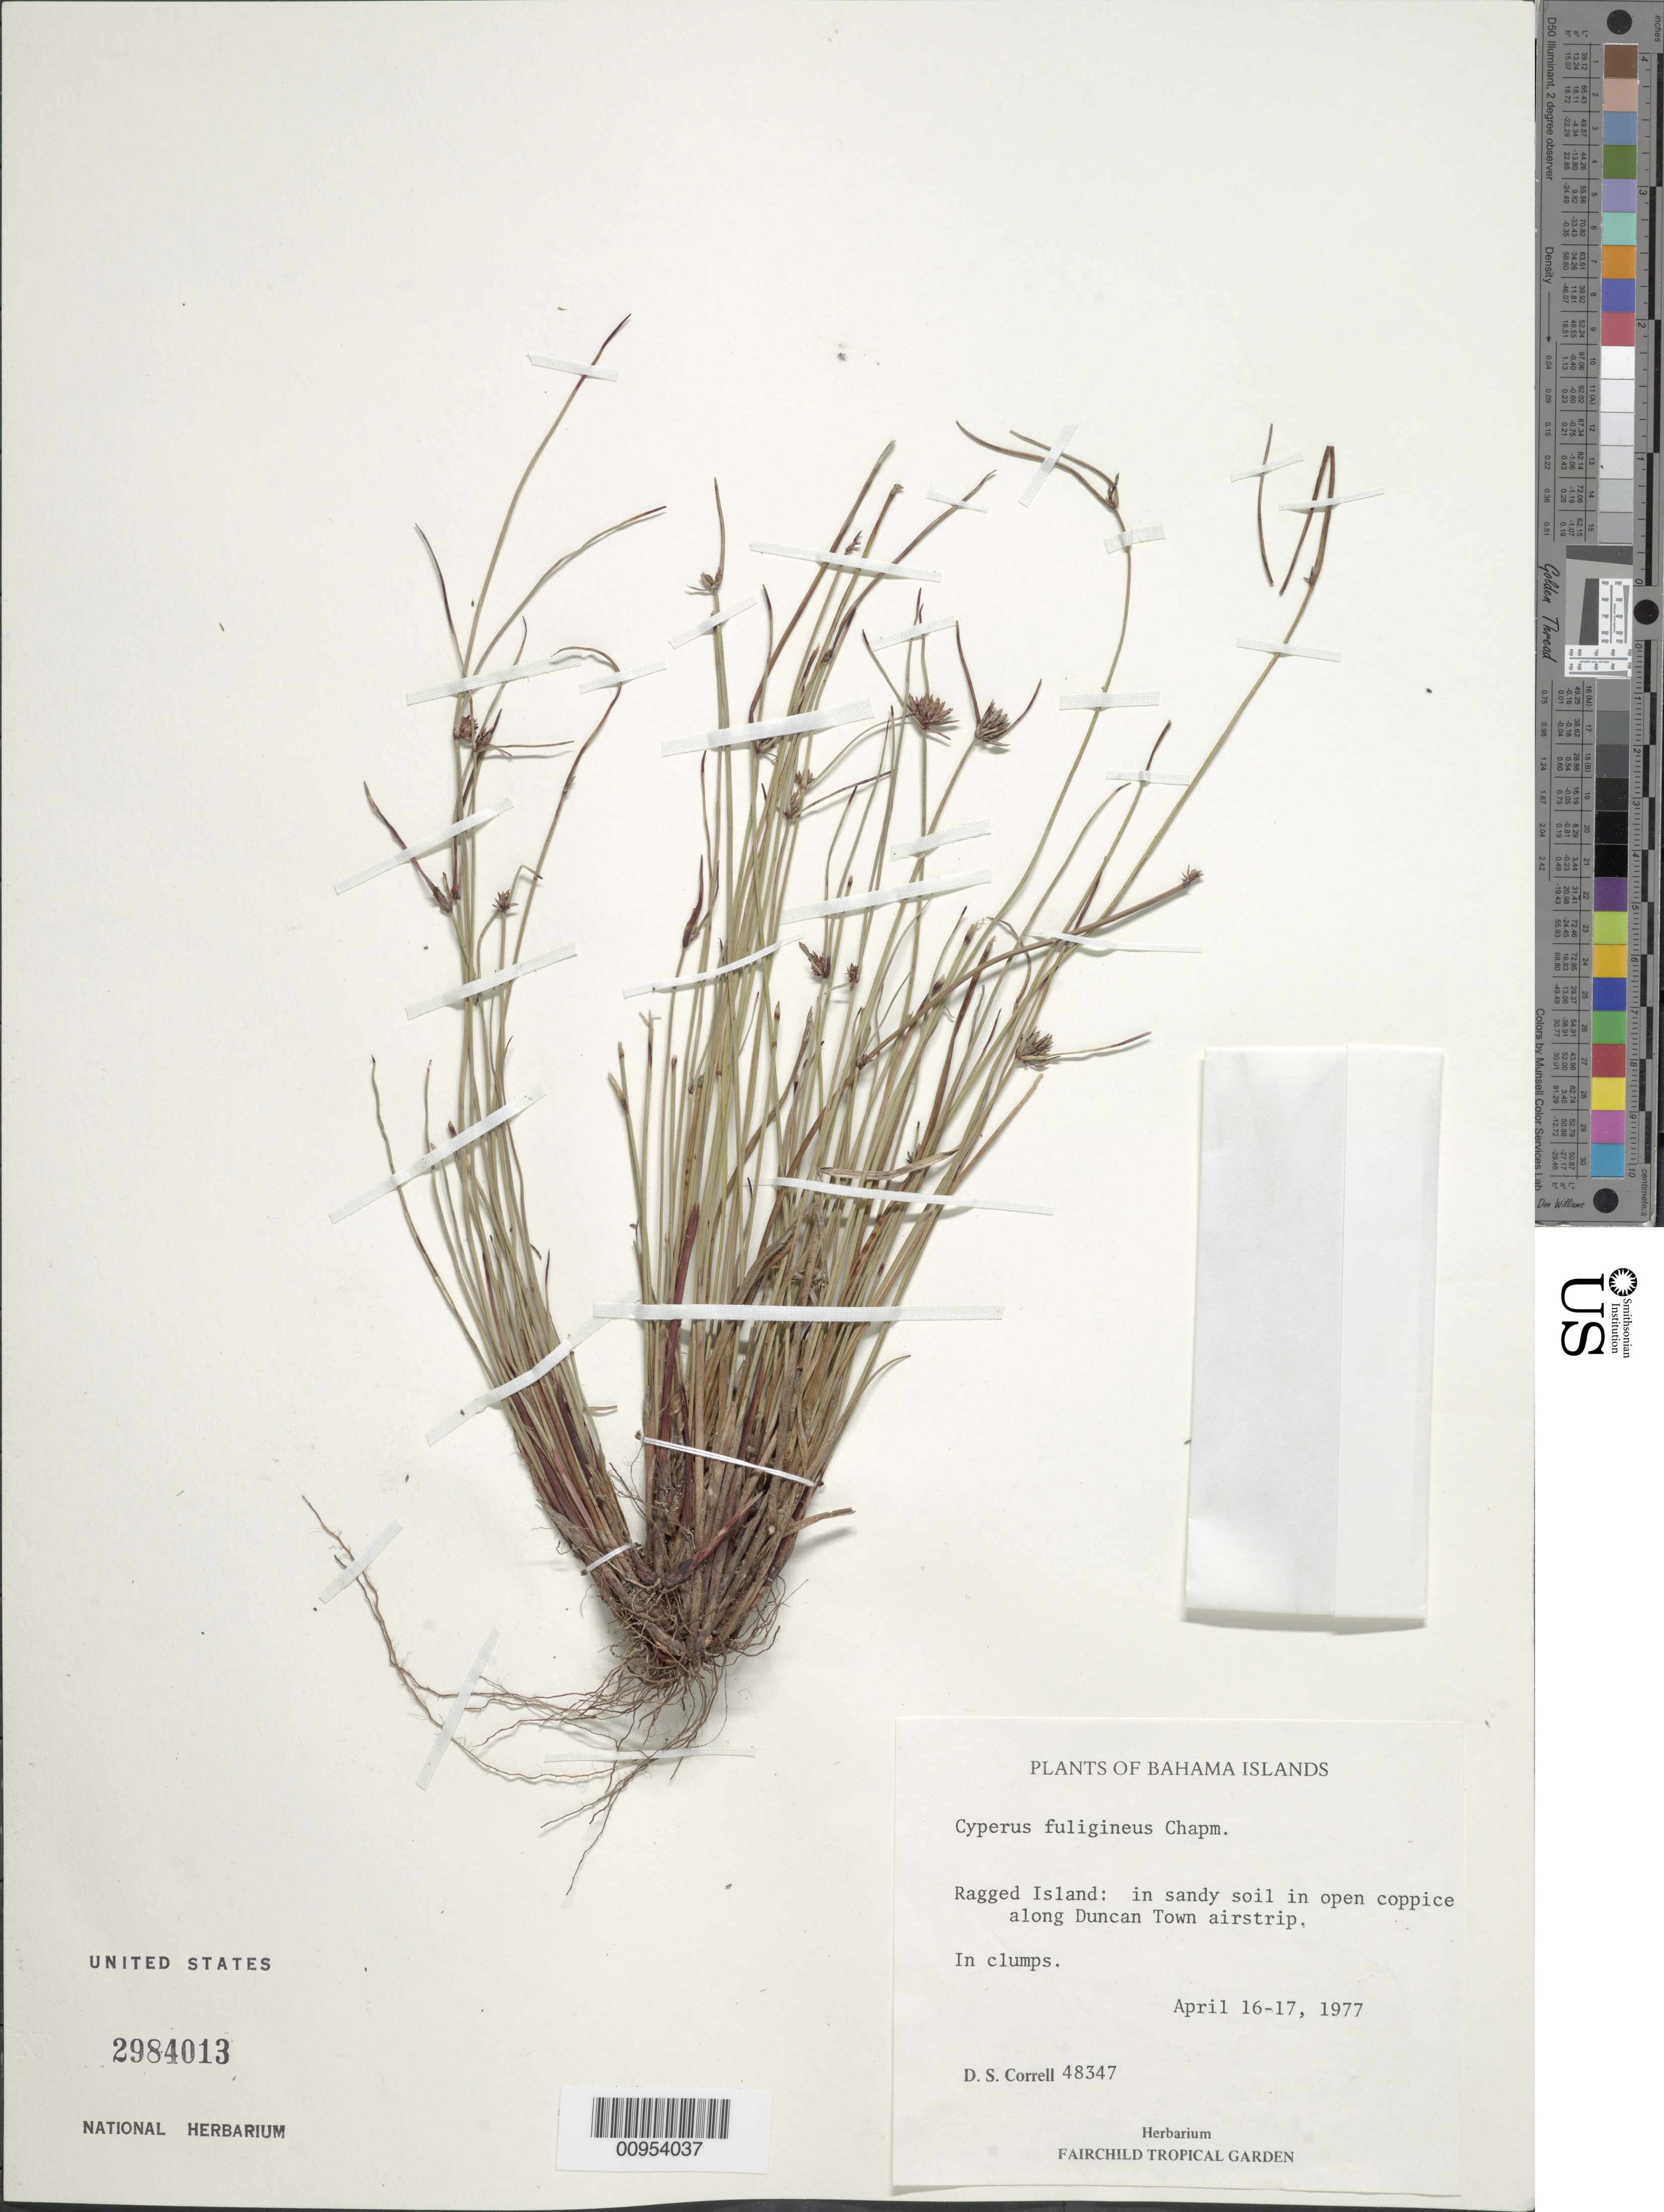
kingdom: Plantae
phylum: Tracheophyta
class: Liliopsida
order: Poales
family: Cyperaceae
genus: Cyperus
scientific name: Cyperus fuligineus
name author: Chapm.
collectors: D. S. Correll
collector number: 48347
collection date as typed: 16 Apr 1977 to 17 Apr 1977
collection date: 1977-04-16/1977-04-17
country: Bahamas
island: Ragged Island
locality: Along Duncan Town airstrip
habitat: In sandy soil in open coppice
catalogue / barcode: US 2984013